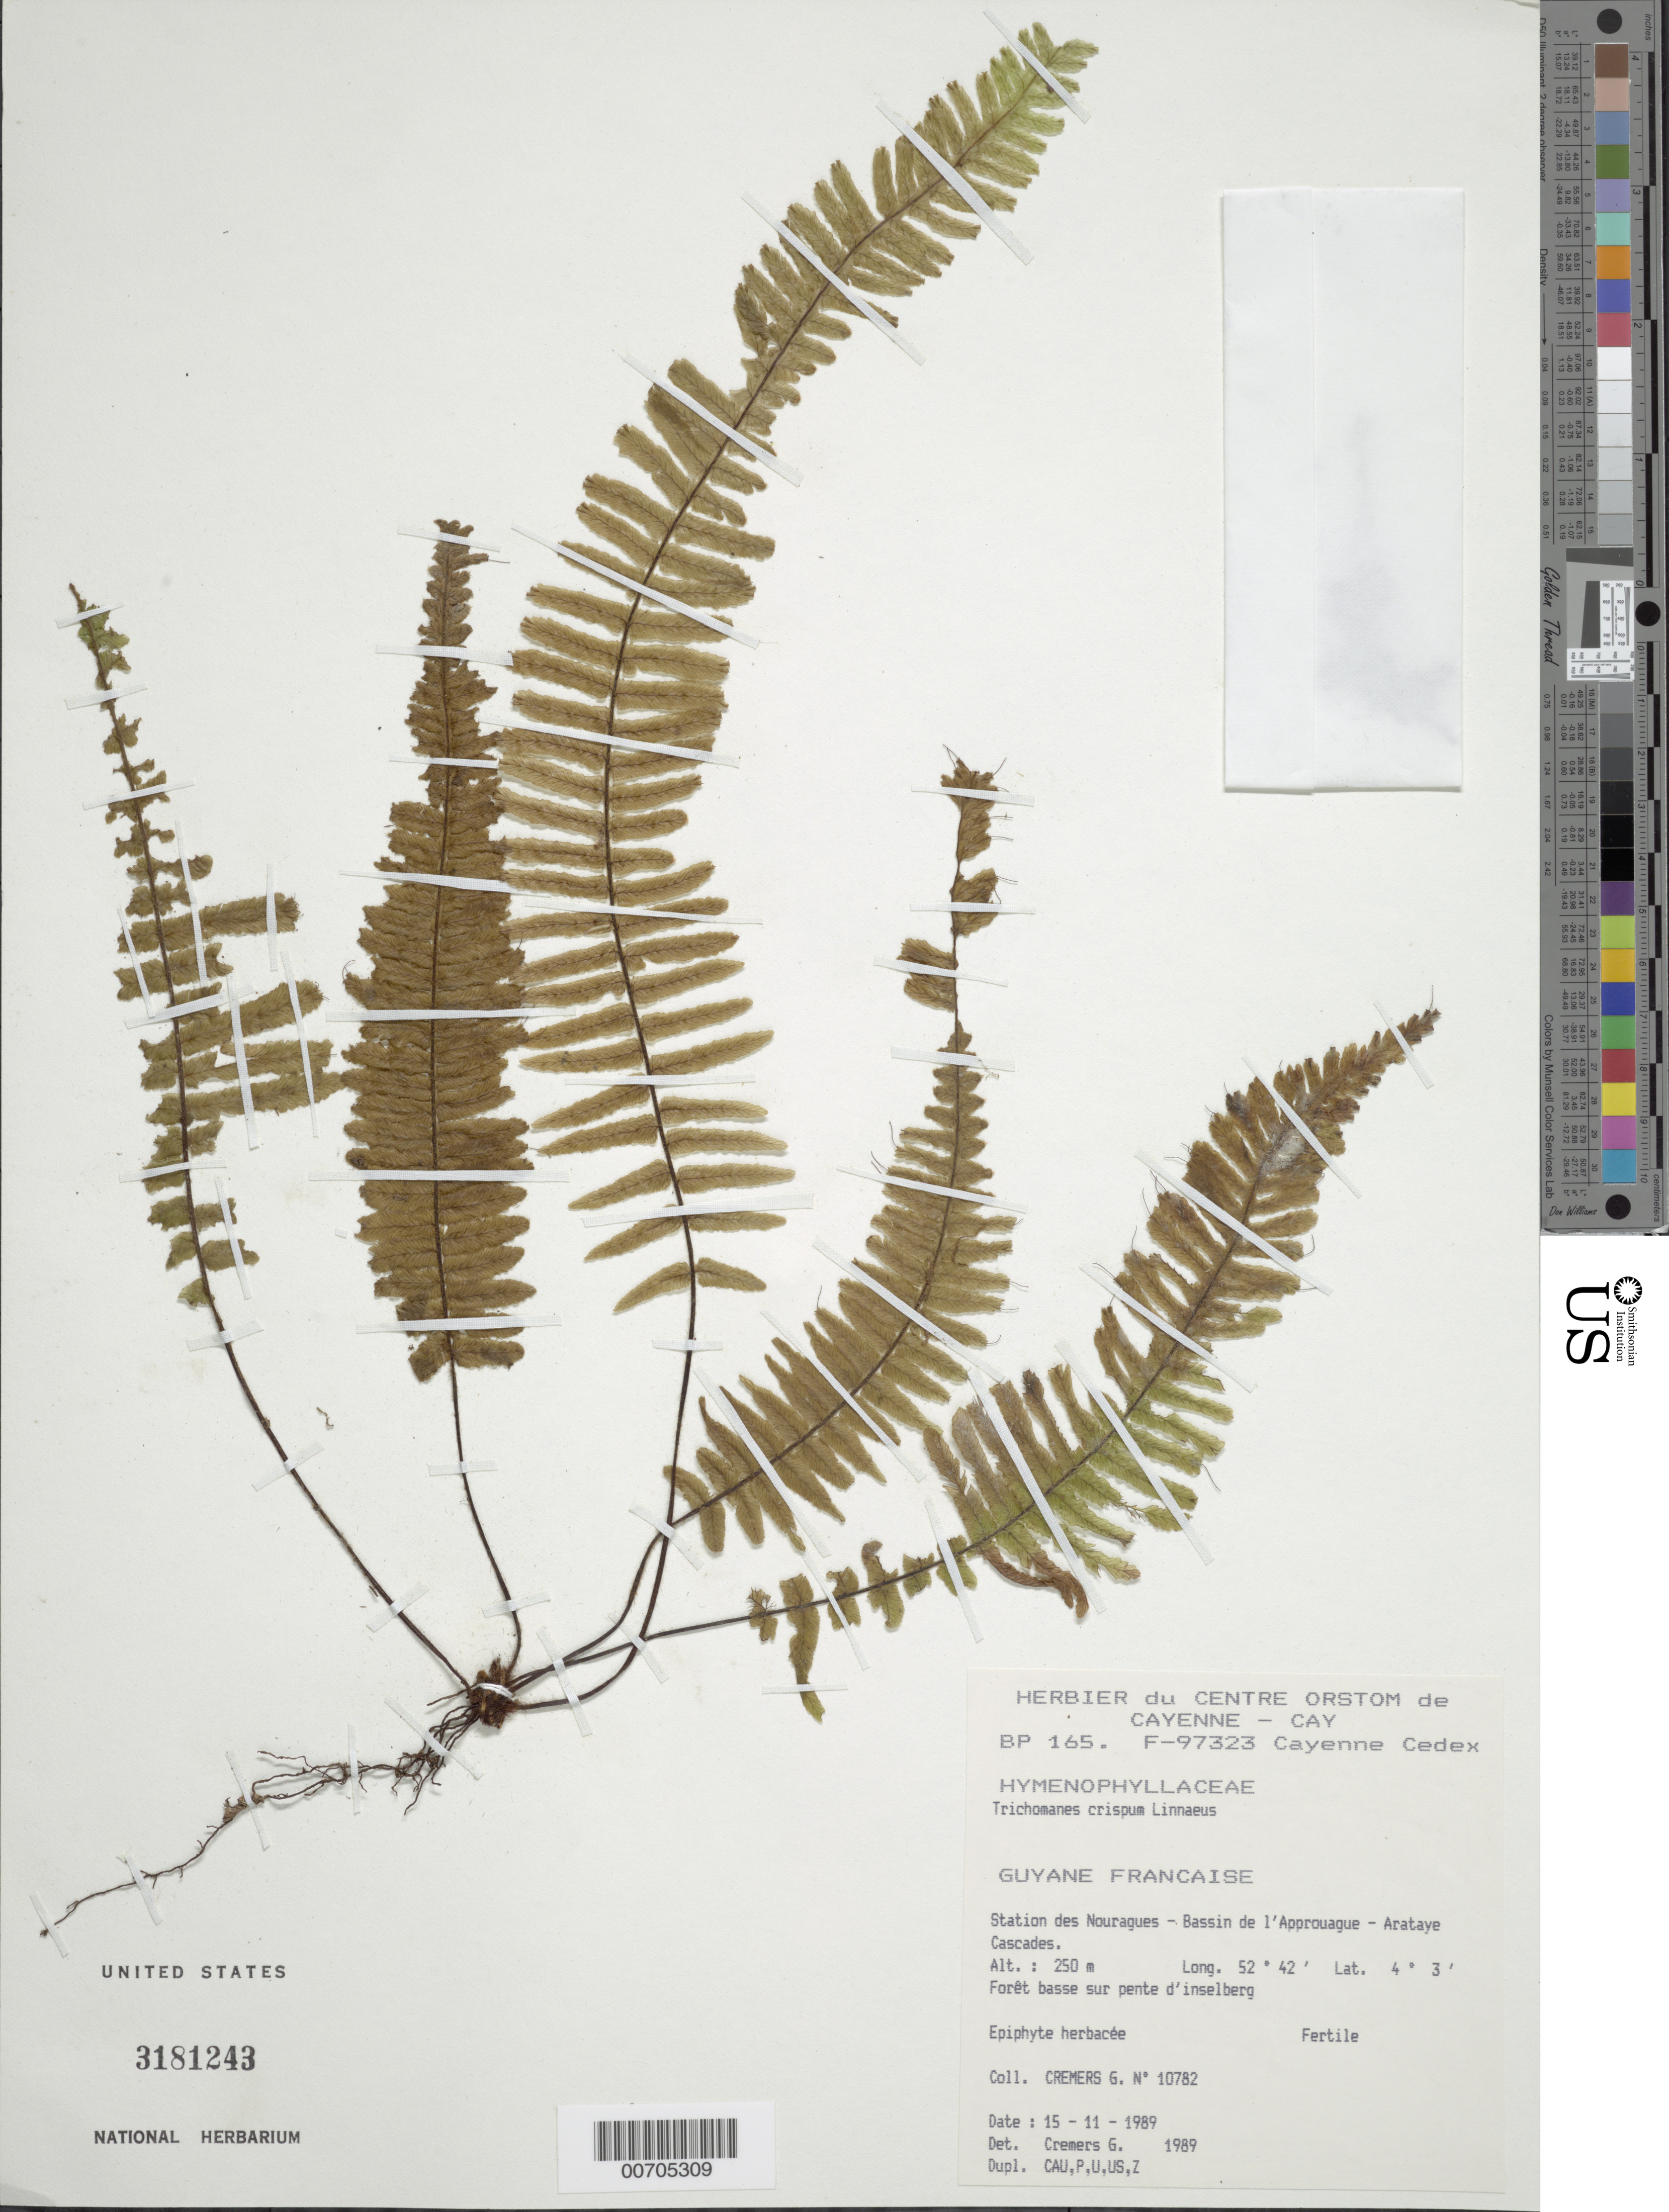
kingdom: Plantae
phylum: Tracheophyta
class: Polypodiopsida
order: Hymenophyllales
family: Hymenophyllaceae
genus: Trichomanes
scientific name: Trichomanes crispum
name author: L.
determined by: Cremers, Georges A.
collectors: G. Cremers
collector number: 10782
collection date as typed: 15-Nov-89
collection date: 1989-11-15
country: French Guiana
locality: Station des Nouragues, Bassin de l'Approuague, Arataye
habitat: Low slope forest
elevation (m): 250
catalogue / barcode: US 3181243